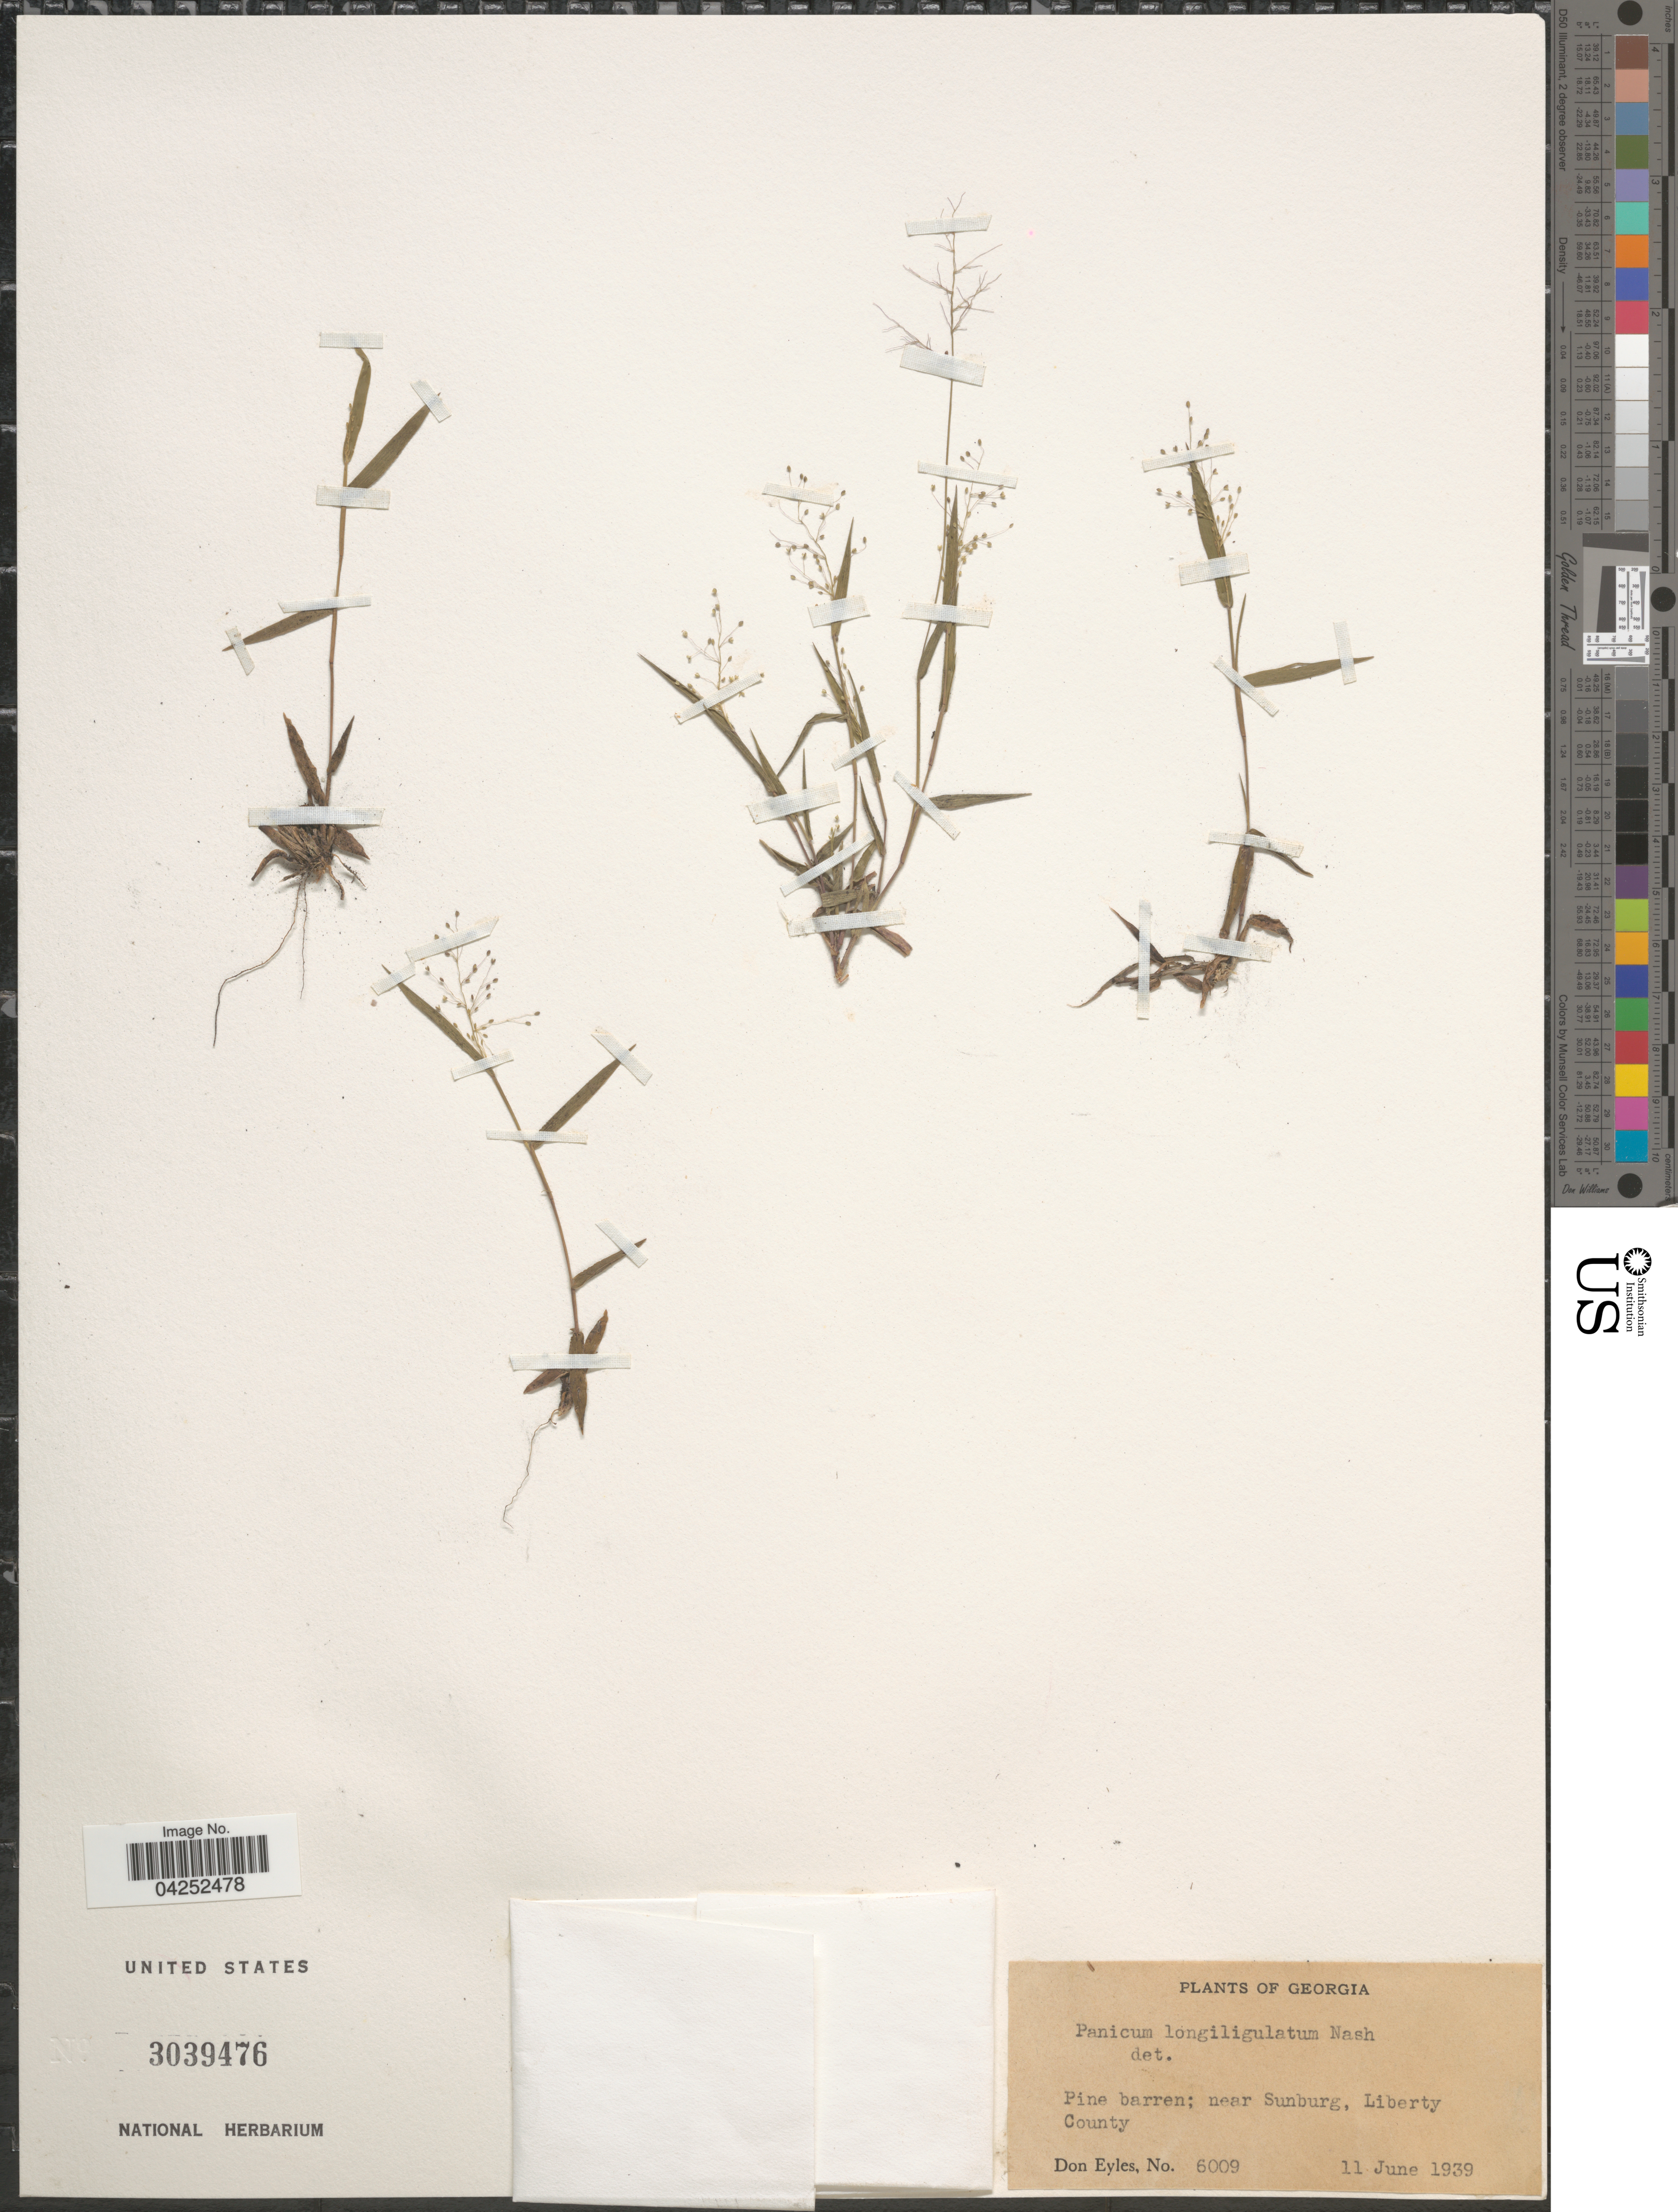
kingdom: Plantae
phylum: Tracheophyta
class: Liliopsida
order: Poales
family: Poaceae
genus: Dichanthelium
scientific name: Dichanthelium bicknellii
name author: (Nash) LeBlond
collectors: D. Eyles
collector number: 6009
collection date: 1939-06-11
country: United States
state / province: Georgia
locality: Pine barren; near Sunburg, Liberty County.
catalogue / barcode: US 3039476